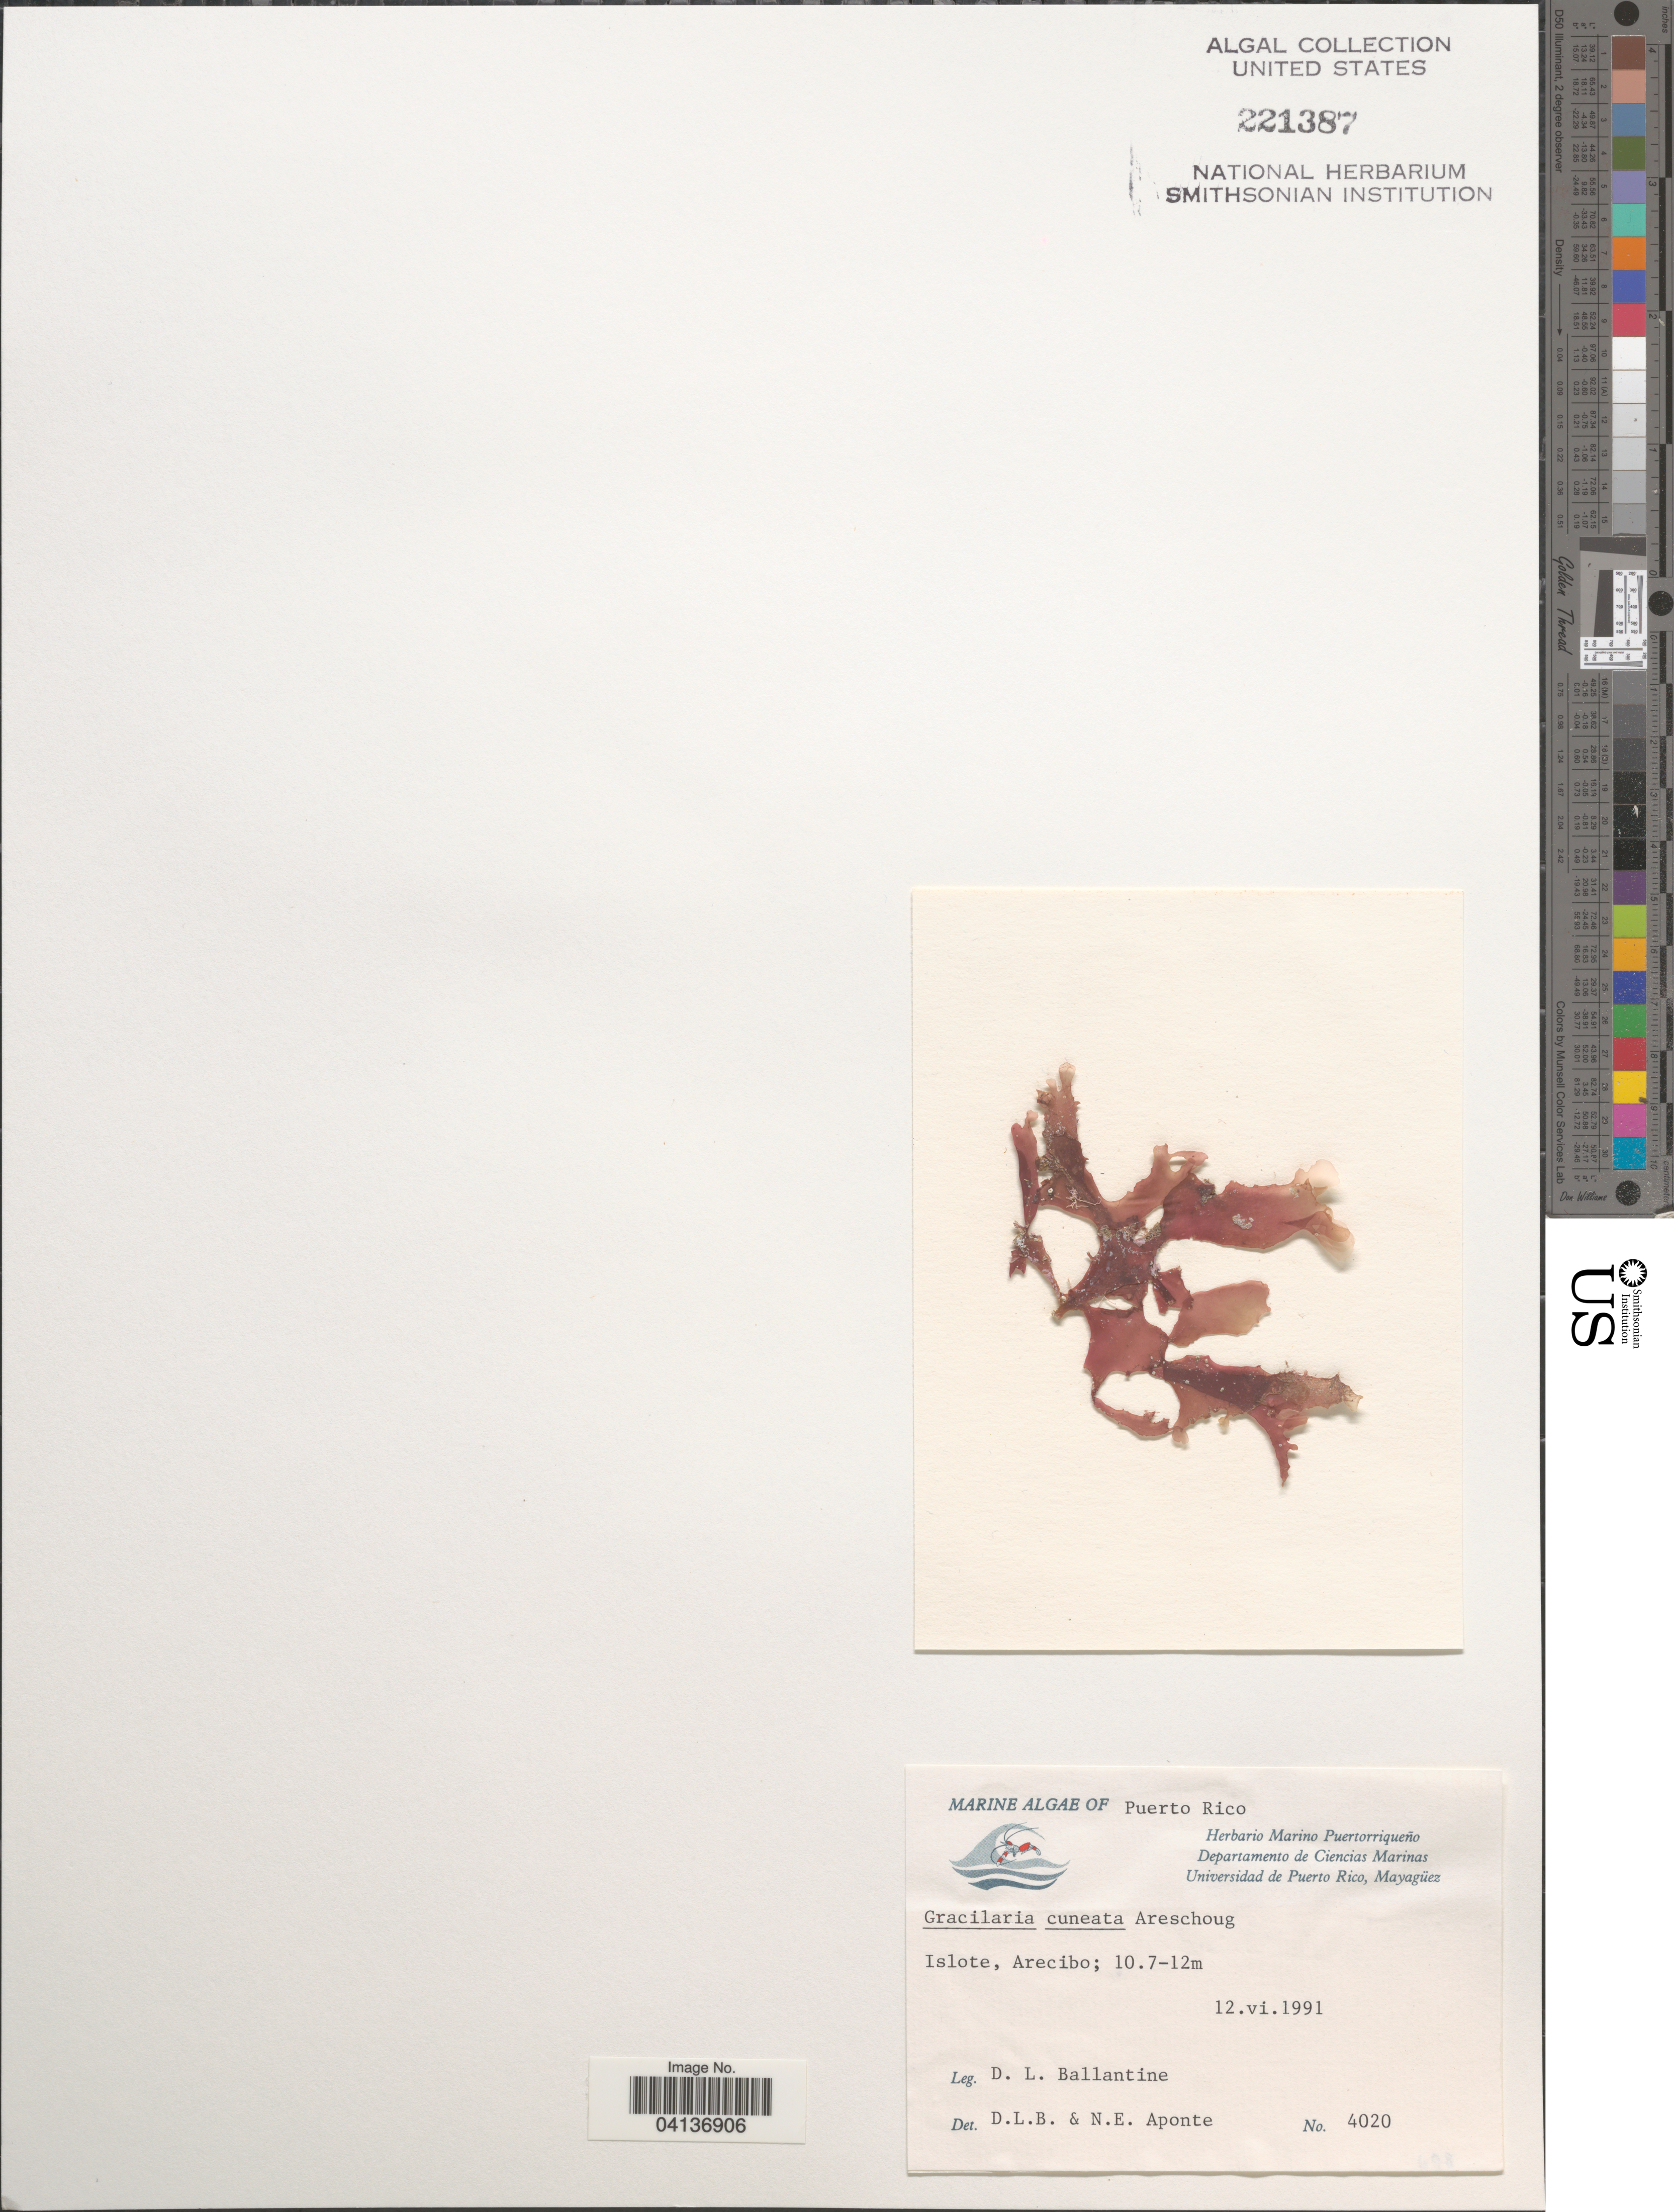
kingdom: Plantae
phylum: Rhodophyta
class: Florideophyceae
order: Gracilariales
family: Gracilariaceae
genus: Gracilaria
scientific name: Gracilaria cuneata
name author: Aresch.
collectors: D.L. Ballantine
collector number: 4020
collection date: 1991-06-12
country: Puerto Rico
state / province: Arecibo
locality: Islote.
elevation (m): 10.7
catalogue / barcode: US 221387